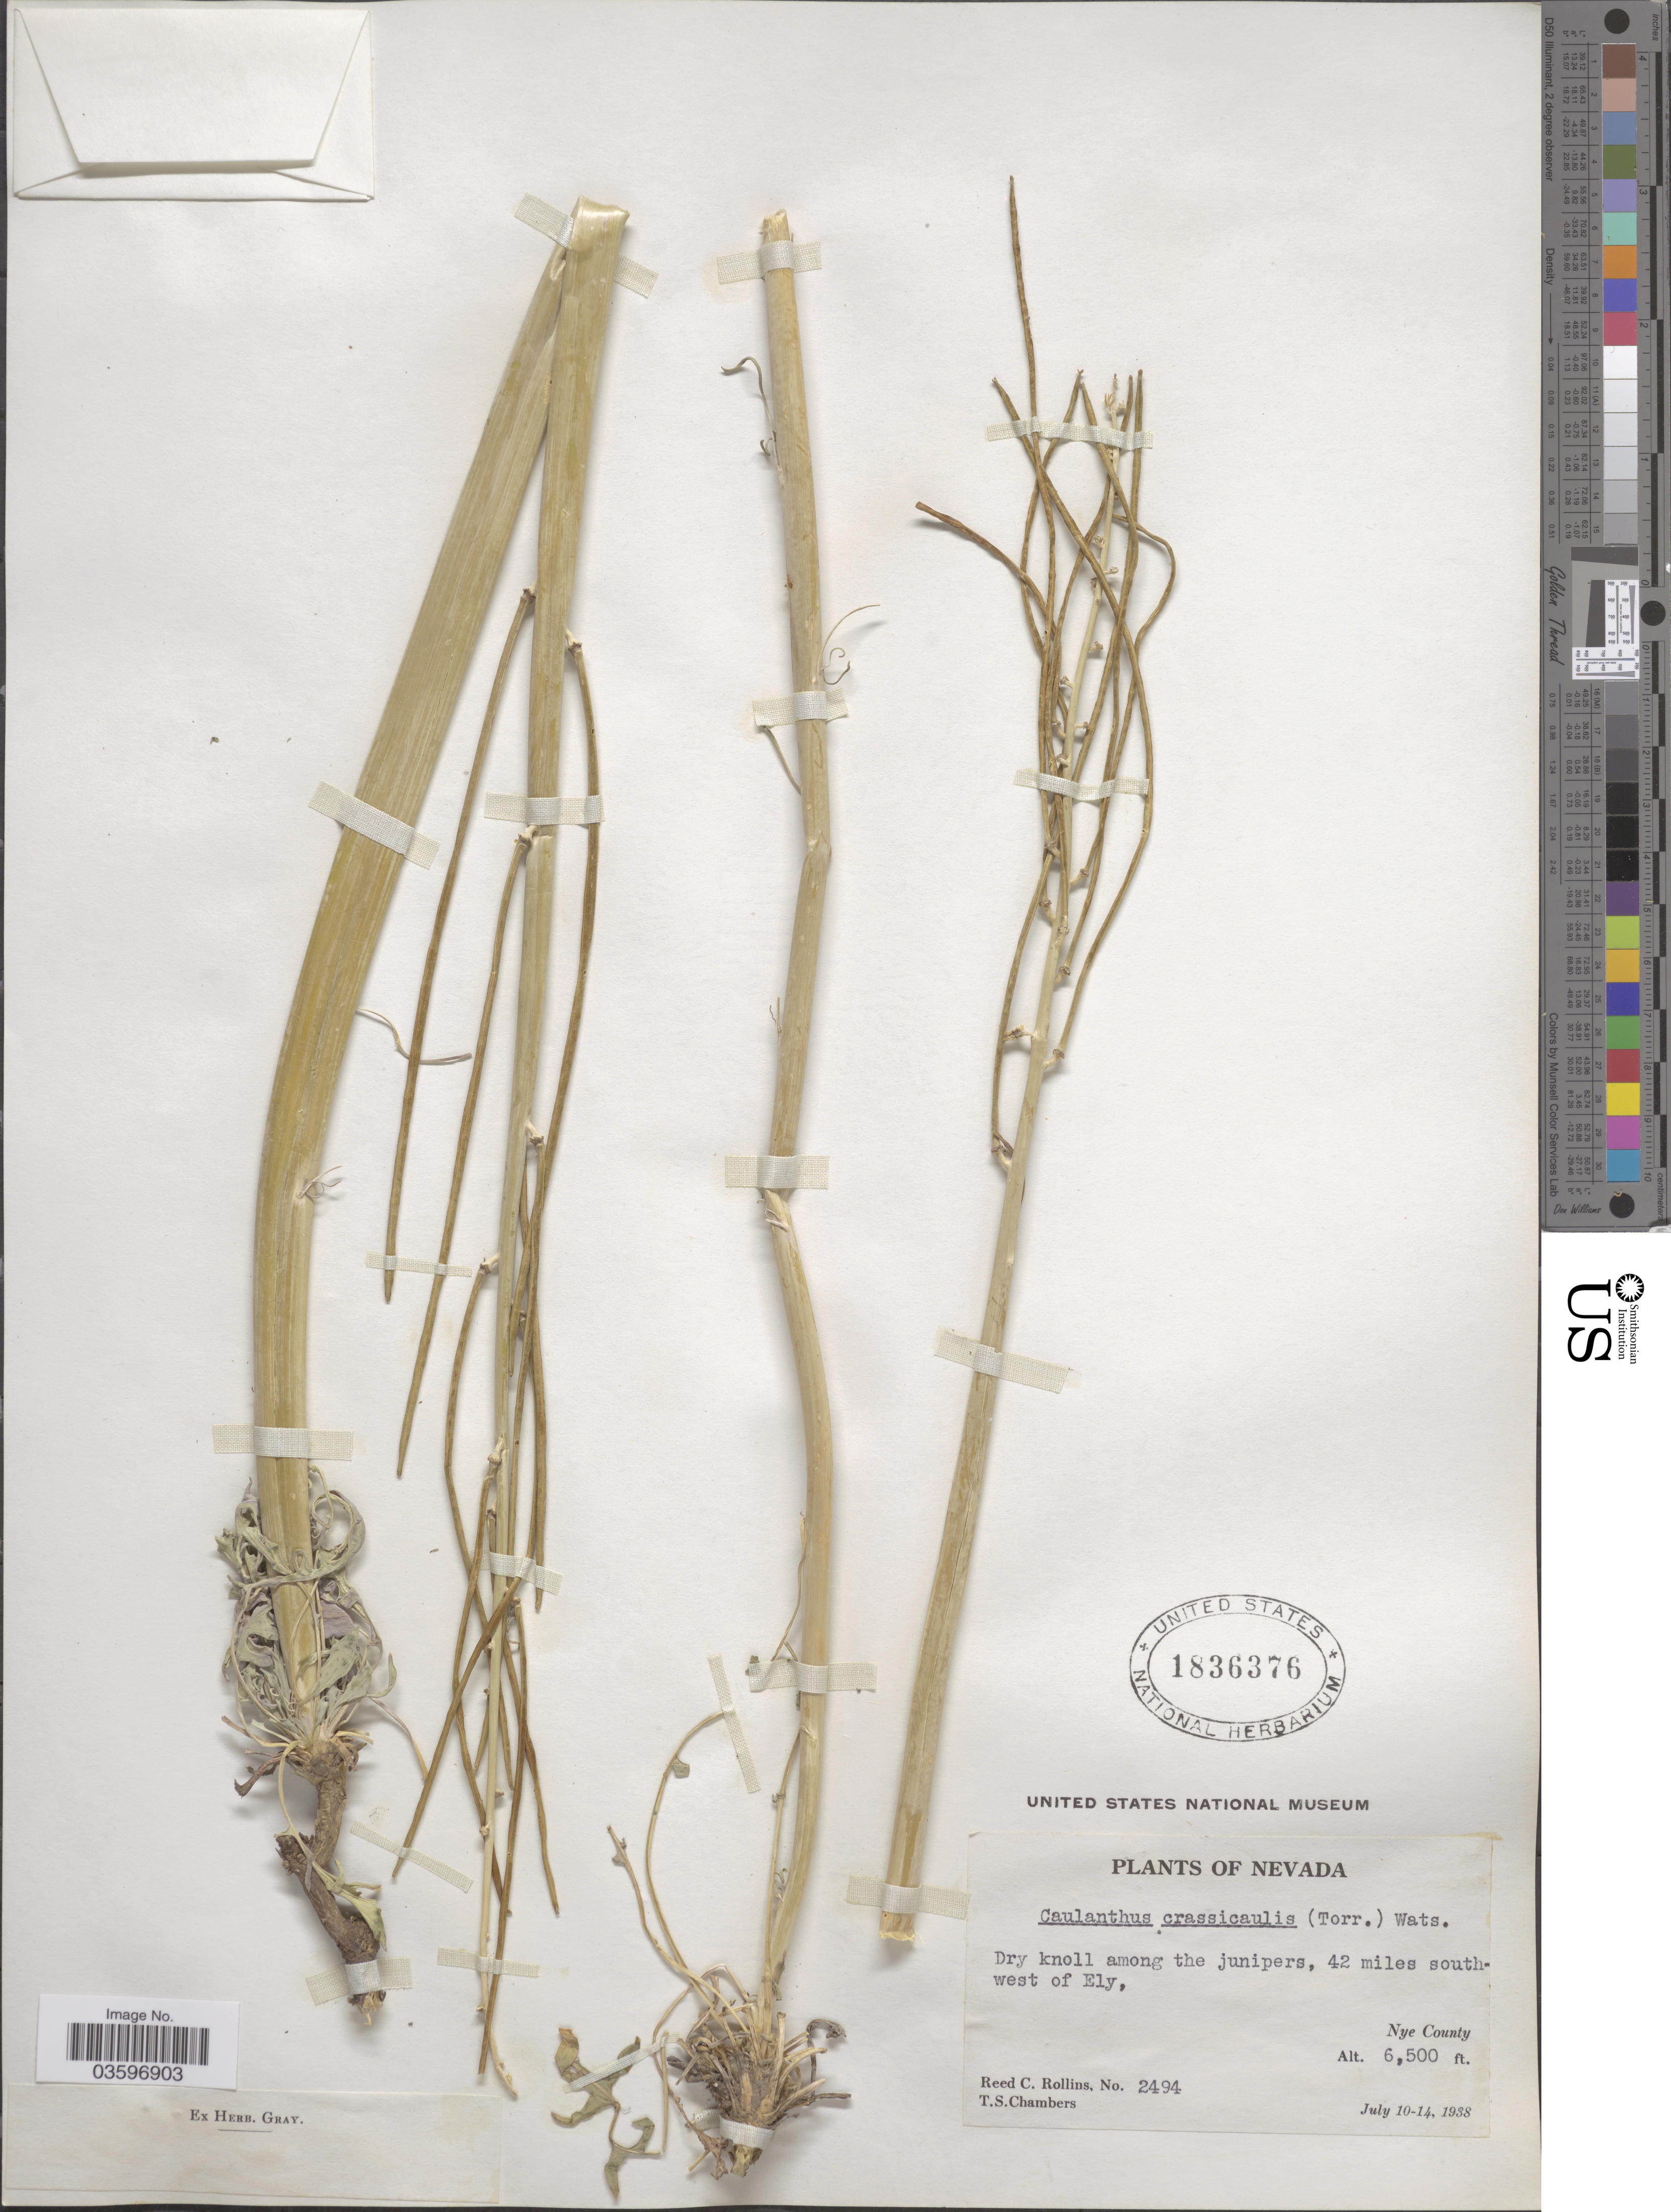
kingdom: Plantae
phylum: Tracheophyta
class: Magnoliopsida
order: Brassicales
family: Brassicaceae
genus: Caulanthus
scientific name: Caulanthus crassicaulis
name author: S. Watson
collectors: R. C. Rollins & T. Chambers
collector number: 2494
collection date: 1938-07-10/1938-07-14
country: United States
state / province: Nevada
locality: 42 miles southwest of Ely, Nye County.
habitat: dry knoll among junipers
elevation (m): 1981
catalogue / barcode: US 1836376